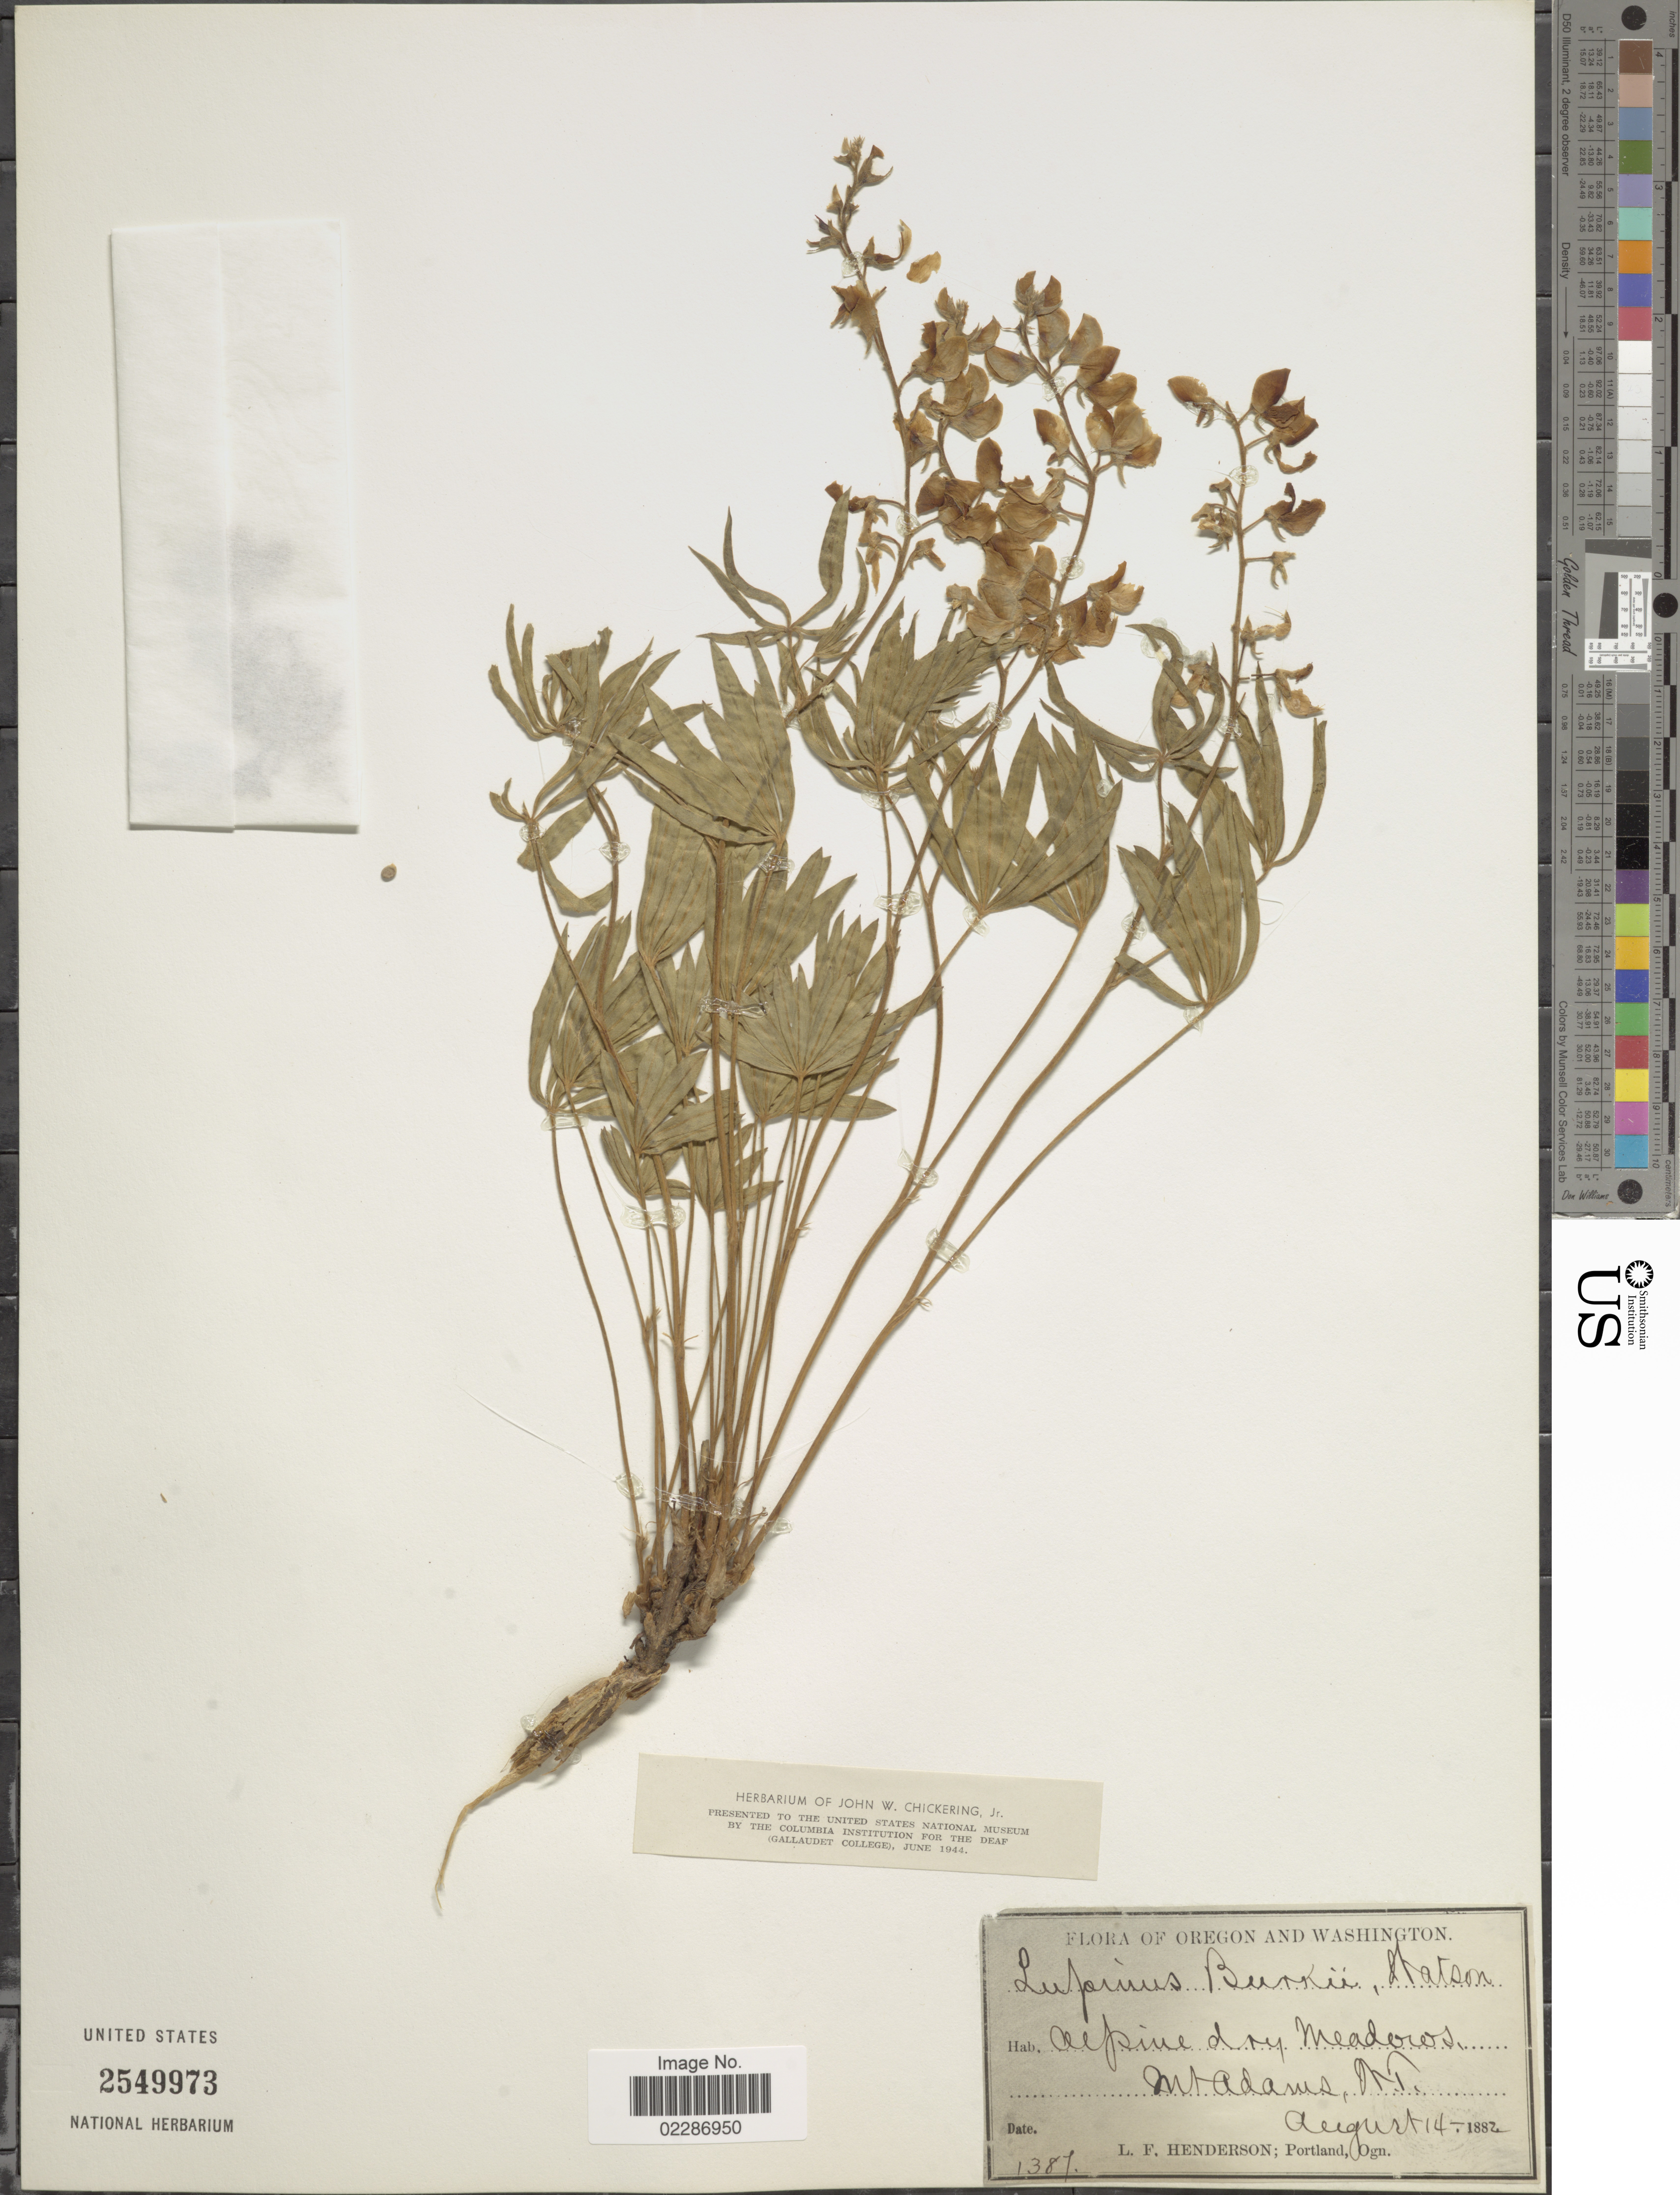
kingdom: Plantae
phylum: Tracheophyta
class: Magnoliopsida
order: Fabales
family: Fabaceae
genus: Lupinus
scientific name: Lupinus burkei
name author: S. Watson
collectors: L. Henderson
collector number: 1387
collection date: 1882-08-14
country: United States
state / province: Washington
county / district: Yakima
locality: Oregon and Washington, Mt. Adams, WT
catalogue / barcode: US 2549973